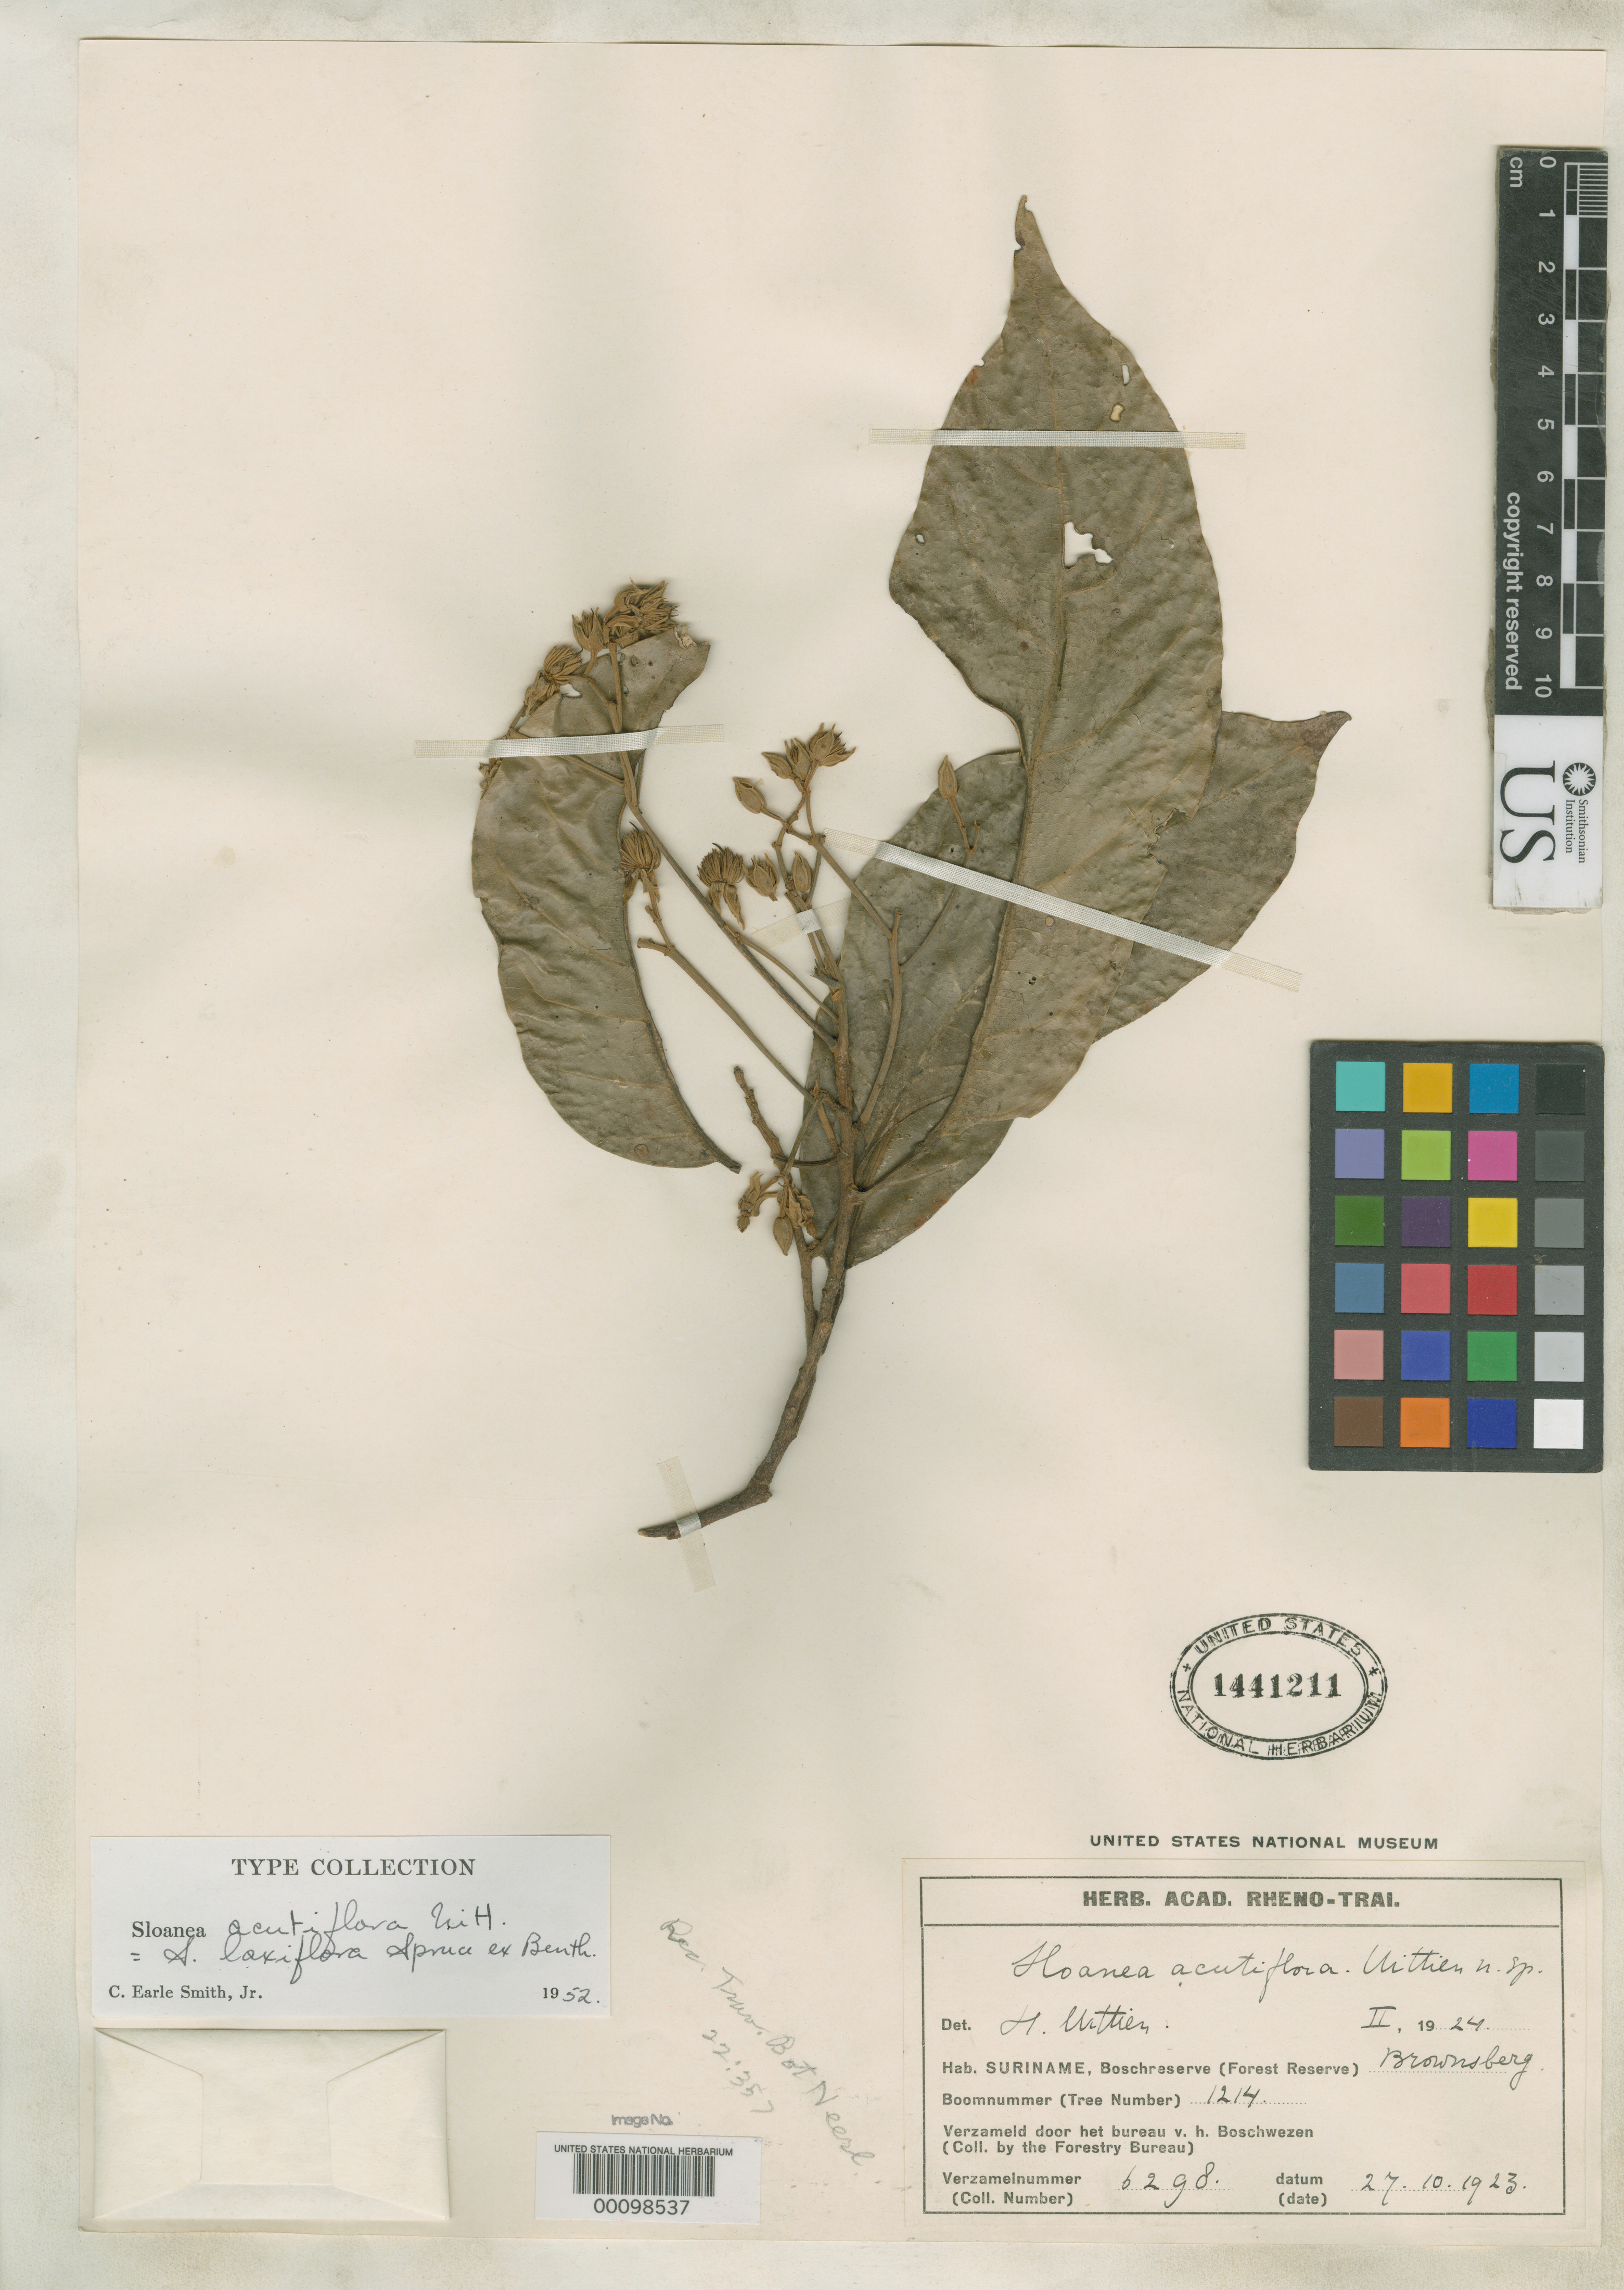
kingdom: Plantae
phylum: Tracheophyta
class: Magnoliopsida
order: Oxalidales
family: Elaeocarpaceae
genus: Sloanea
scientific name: Sloanea acutiflora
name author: Uittien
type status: Isotype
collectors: Suriname Forest Bureau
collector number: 6298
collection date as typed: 27 Oct 1923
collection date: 1923-10-27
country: Suriname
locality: Brownsberg.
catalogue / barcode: US 1441211